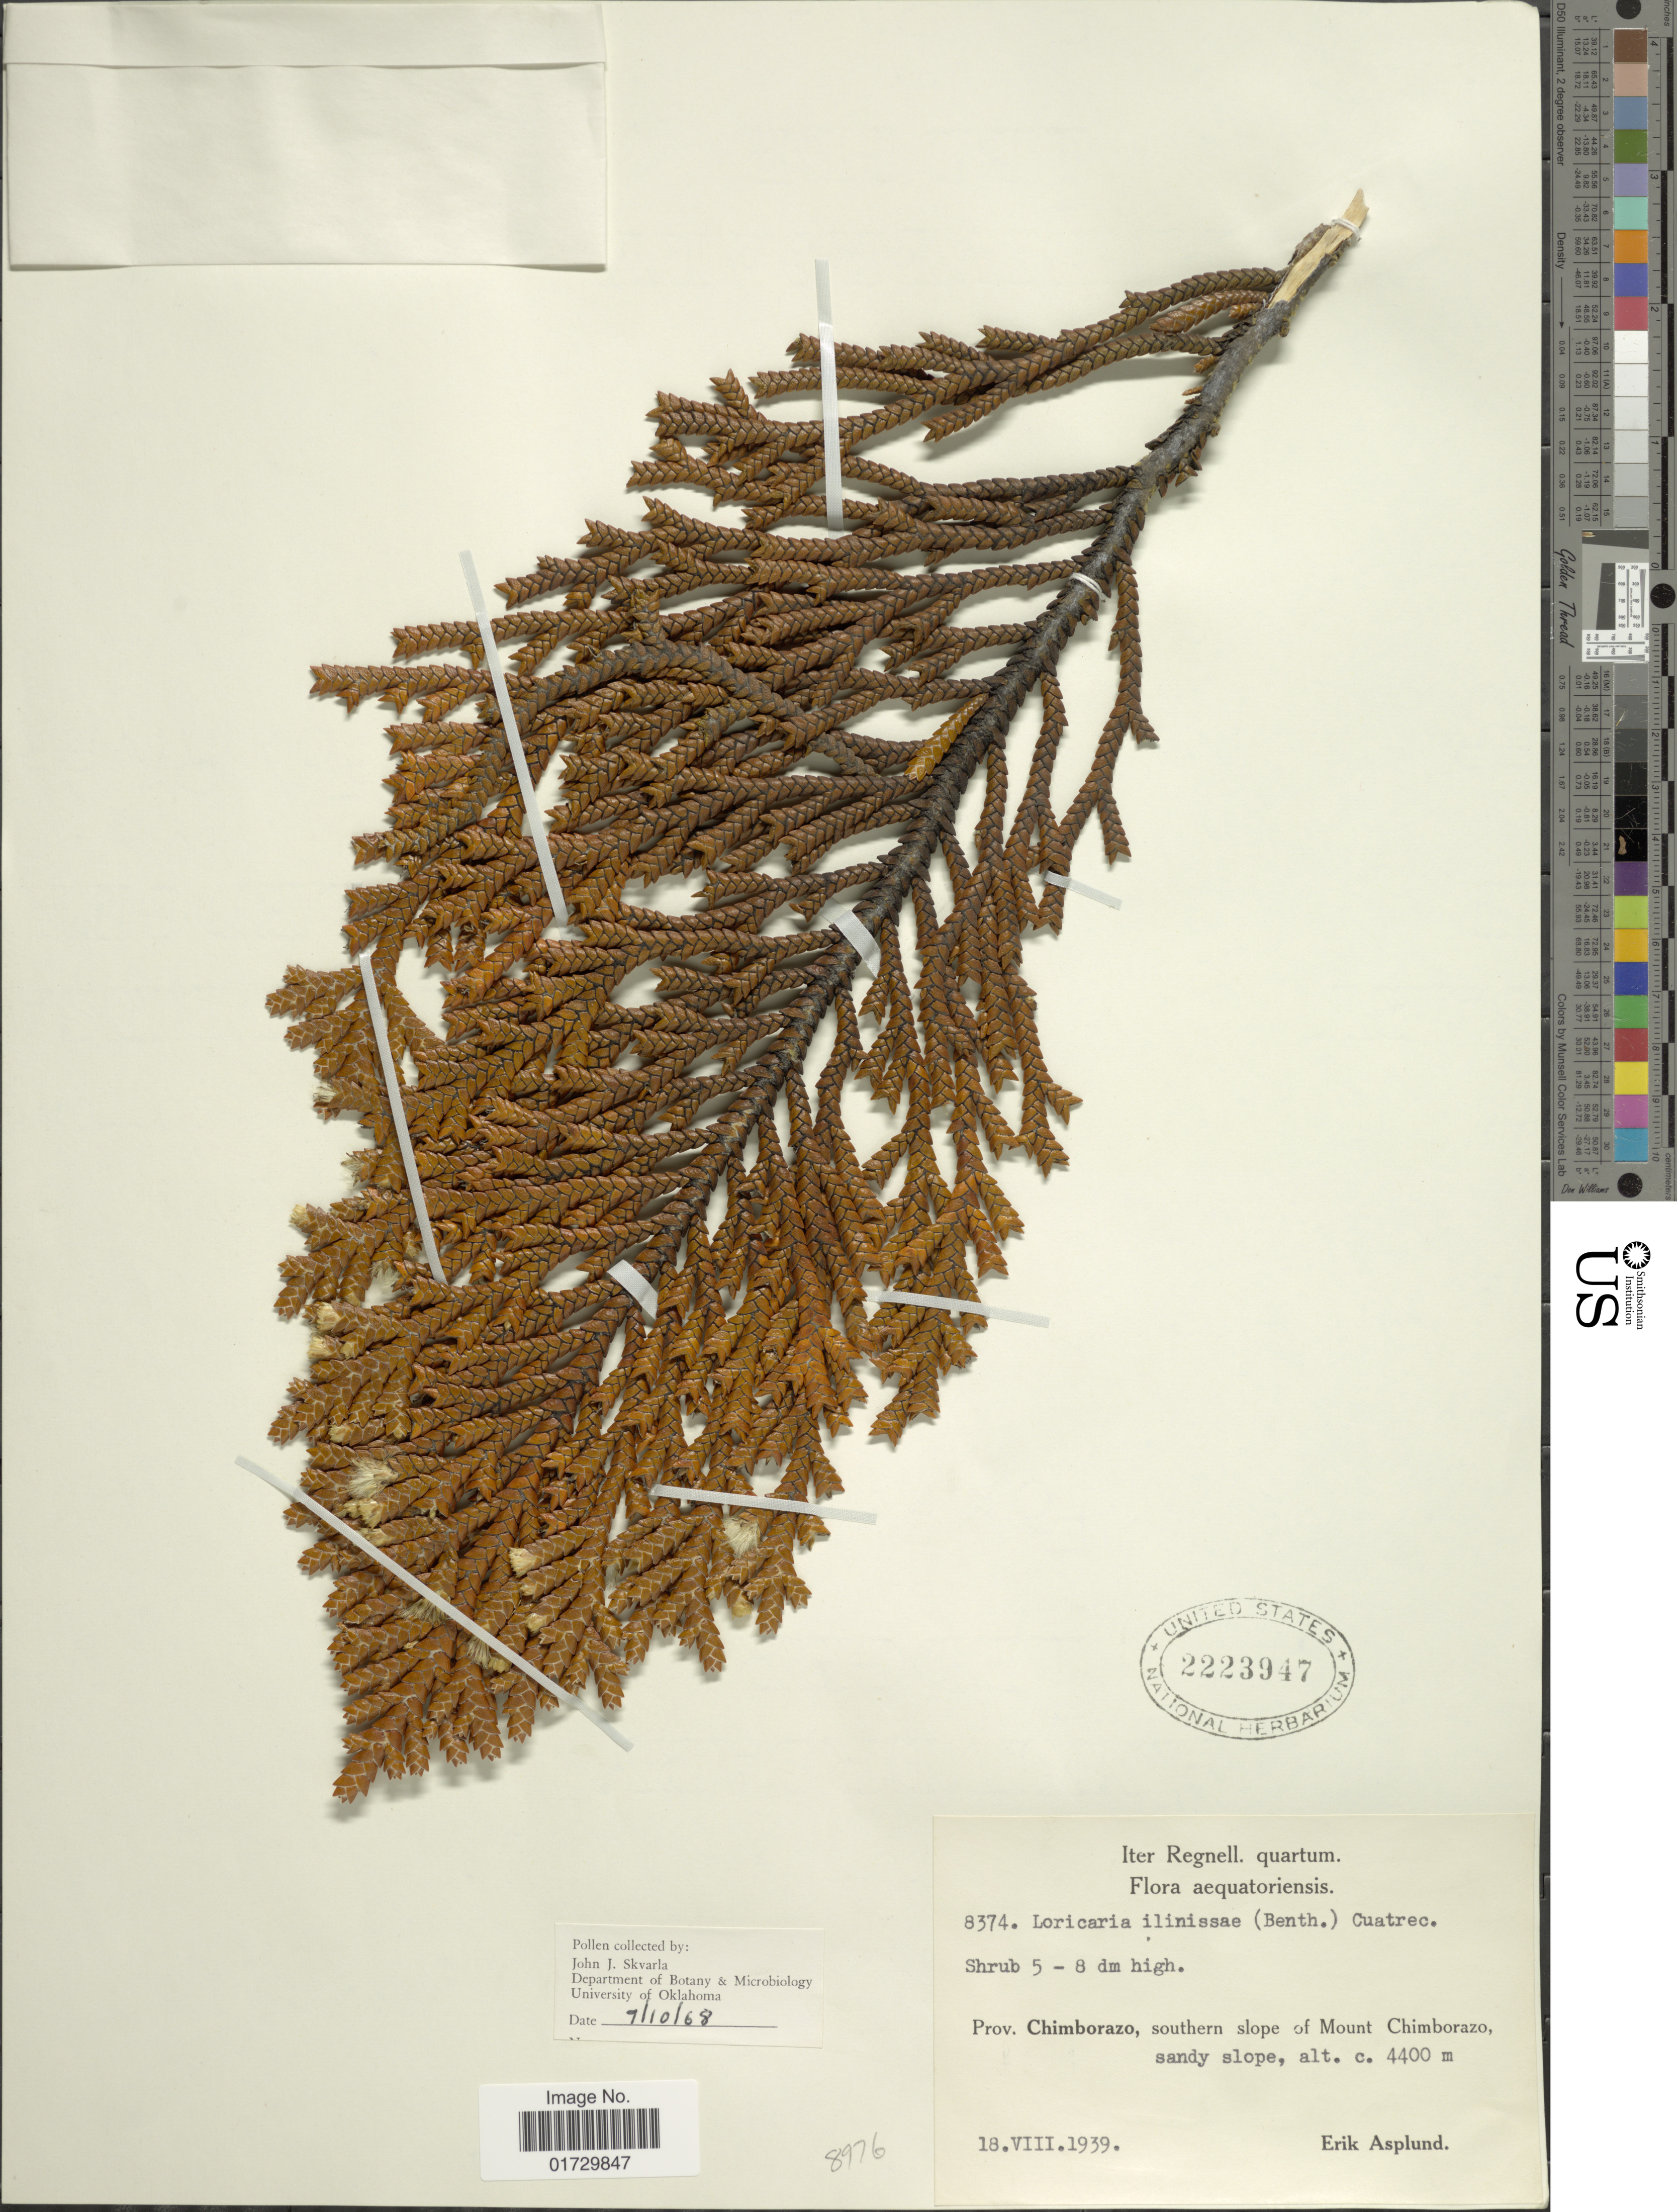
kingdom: Plantae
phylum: Tracheophyta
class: Magnoliopsida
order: Asterales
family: Asteraceae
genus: Loricaria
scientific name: Loricaria ilinissae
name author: (Benth.) Cuatrec.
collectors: E. Asplund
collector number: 8374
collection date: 1939-08-18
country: Ecuador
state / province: Chimborazo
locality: Southern slope of Mount Chimborazo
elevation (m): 4400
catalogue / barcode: US 223947